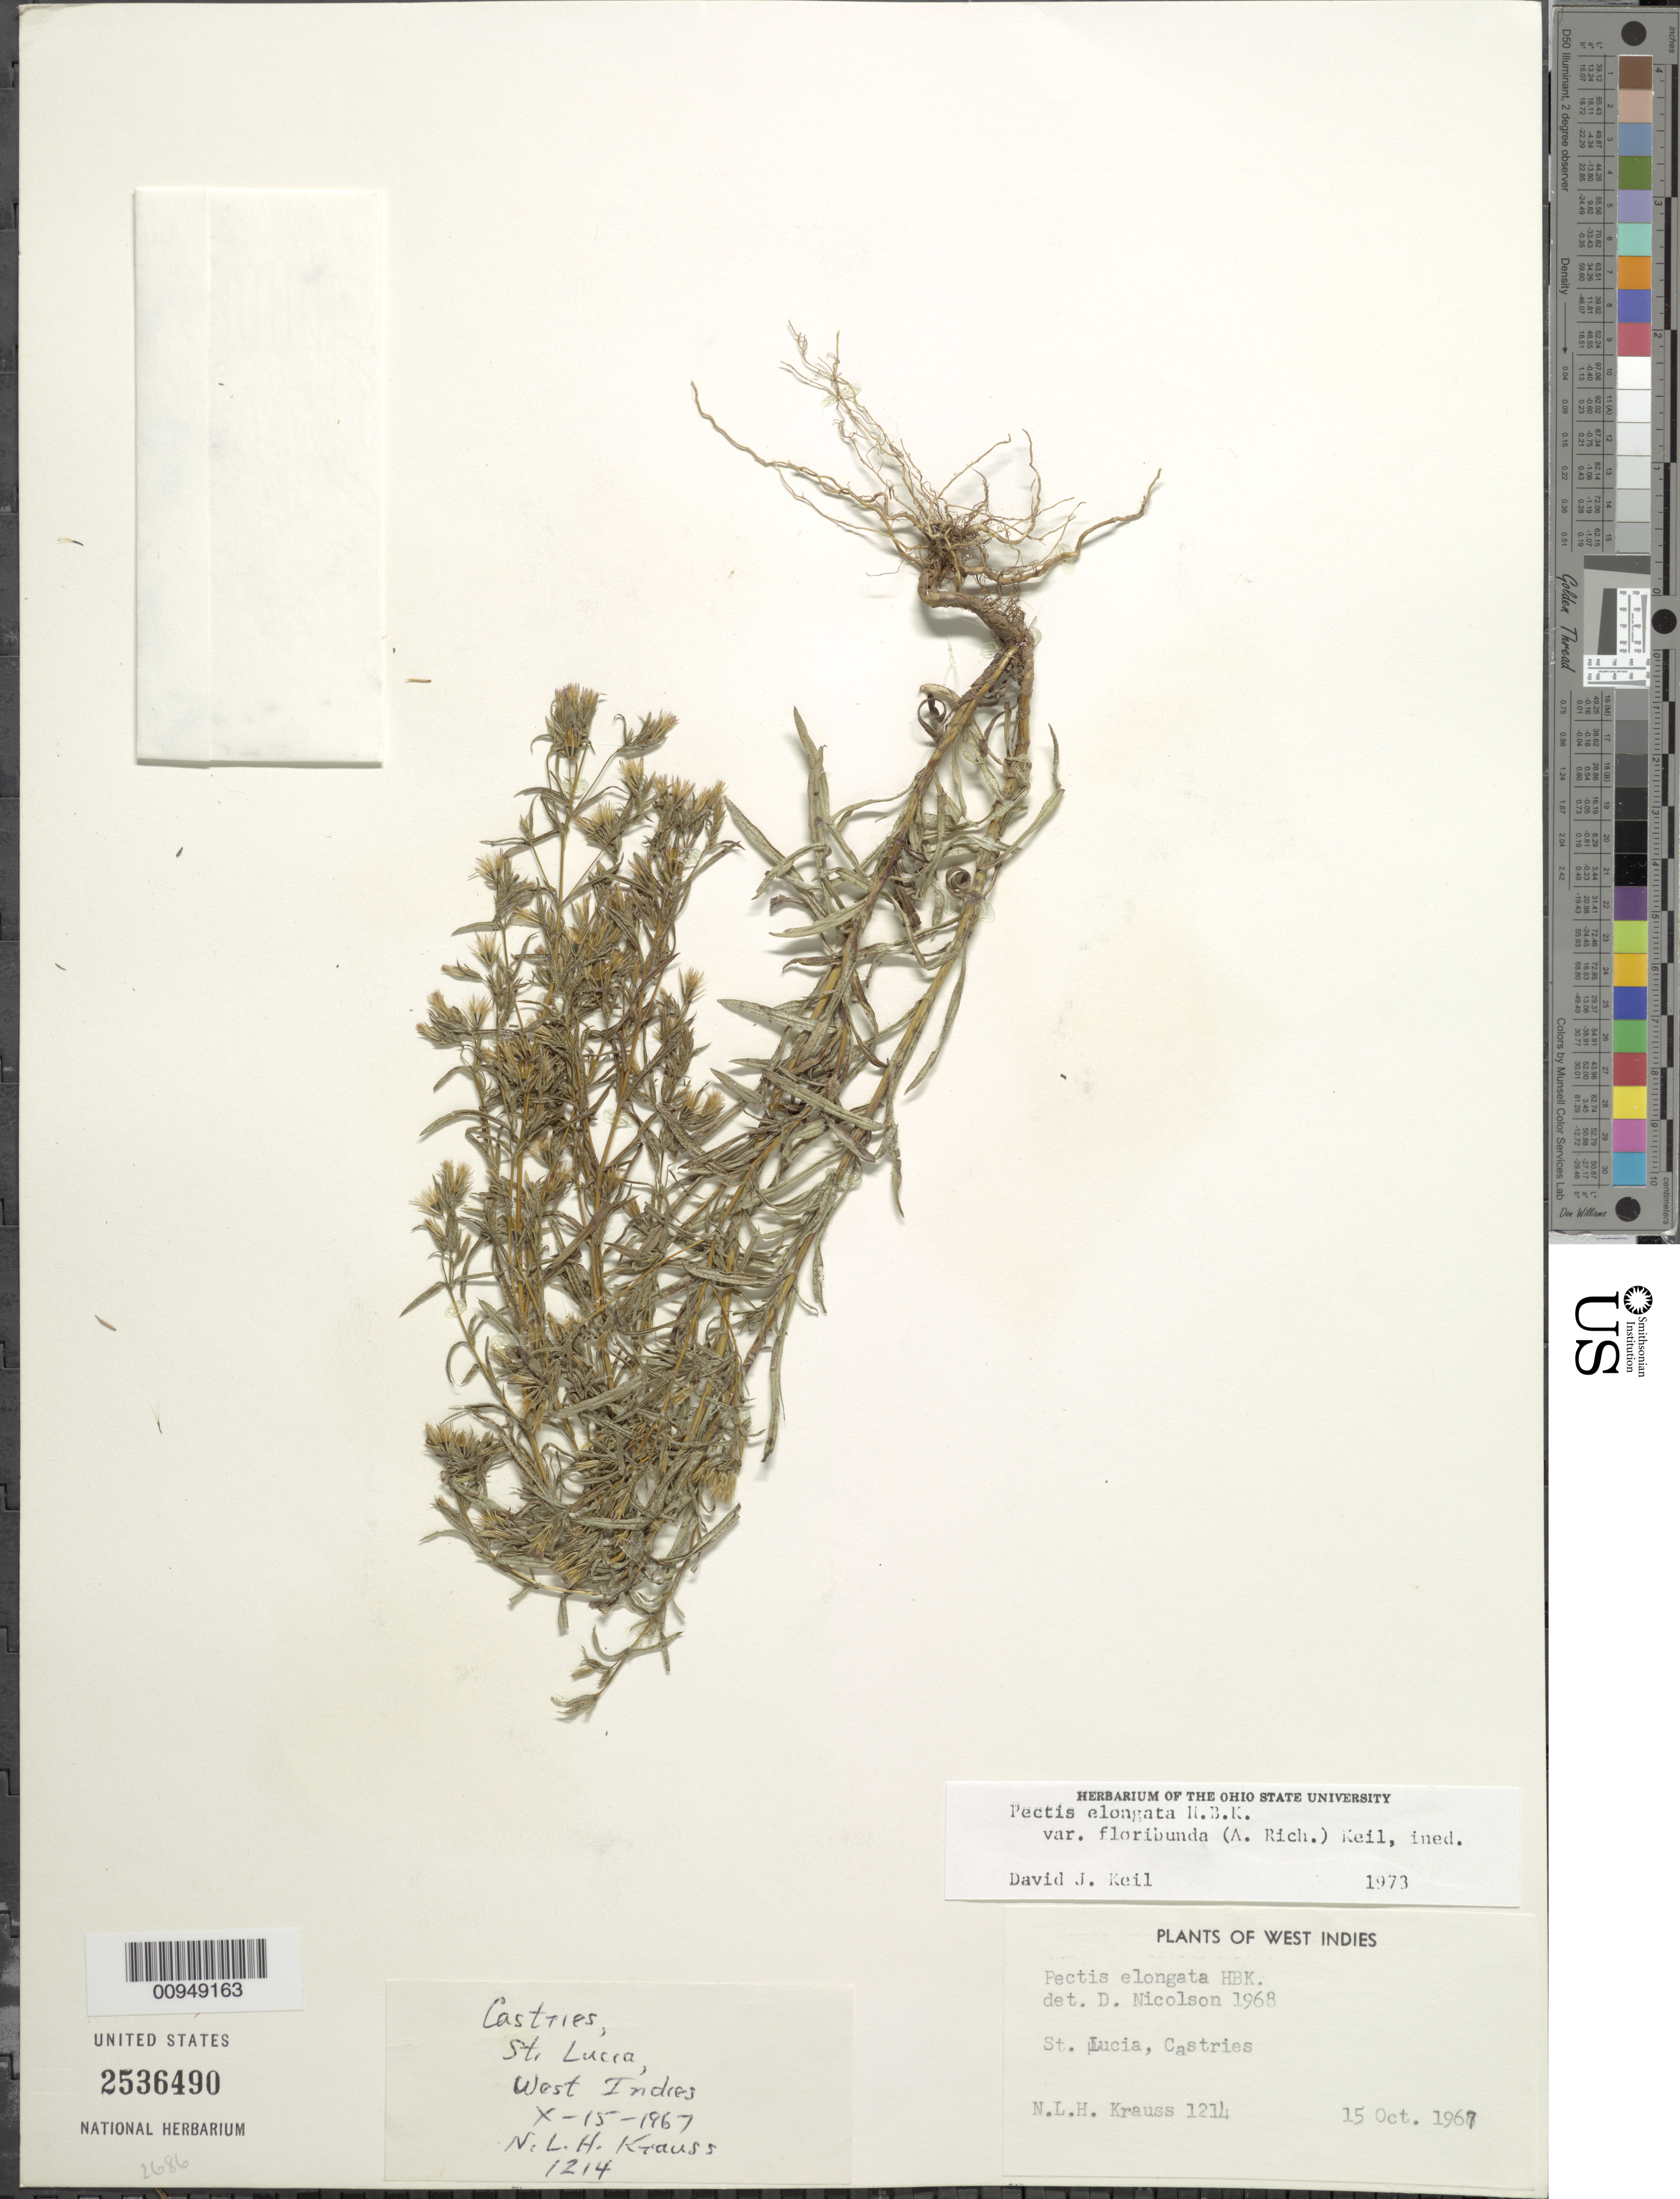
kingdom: Plantae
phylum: Tracheophyta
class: Magnoliopsida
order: Asterales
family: Asteraceae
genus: Pectis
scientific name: Pectis elongata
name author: Kunth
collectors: N. Krauss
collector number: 1214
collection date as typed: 15 Oct 1967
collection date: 1967-10-15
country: St. Lucia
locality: Castries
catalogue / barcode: US 2536490